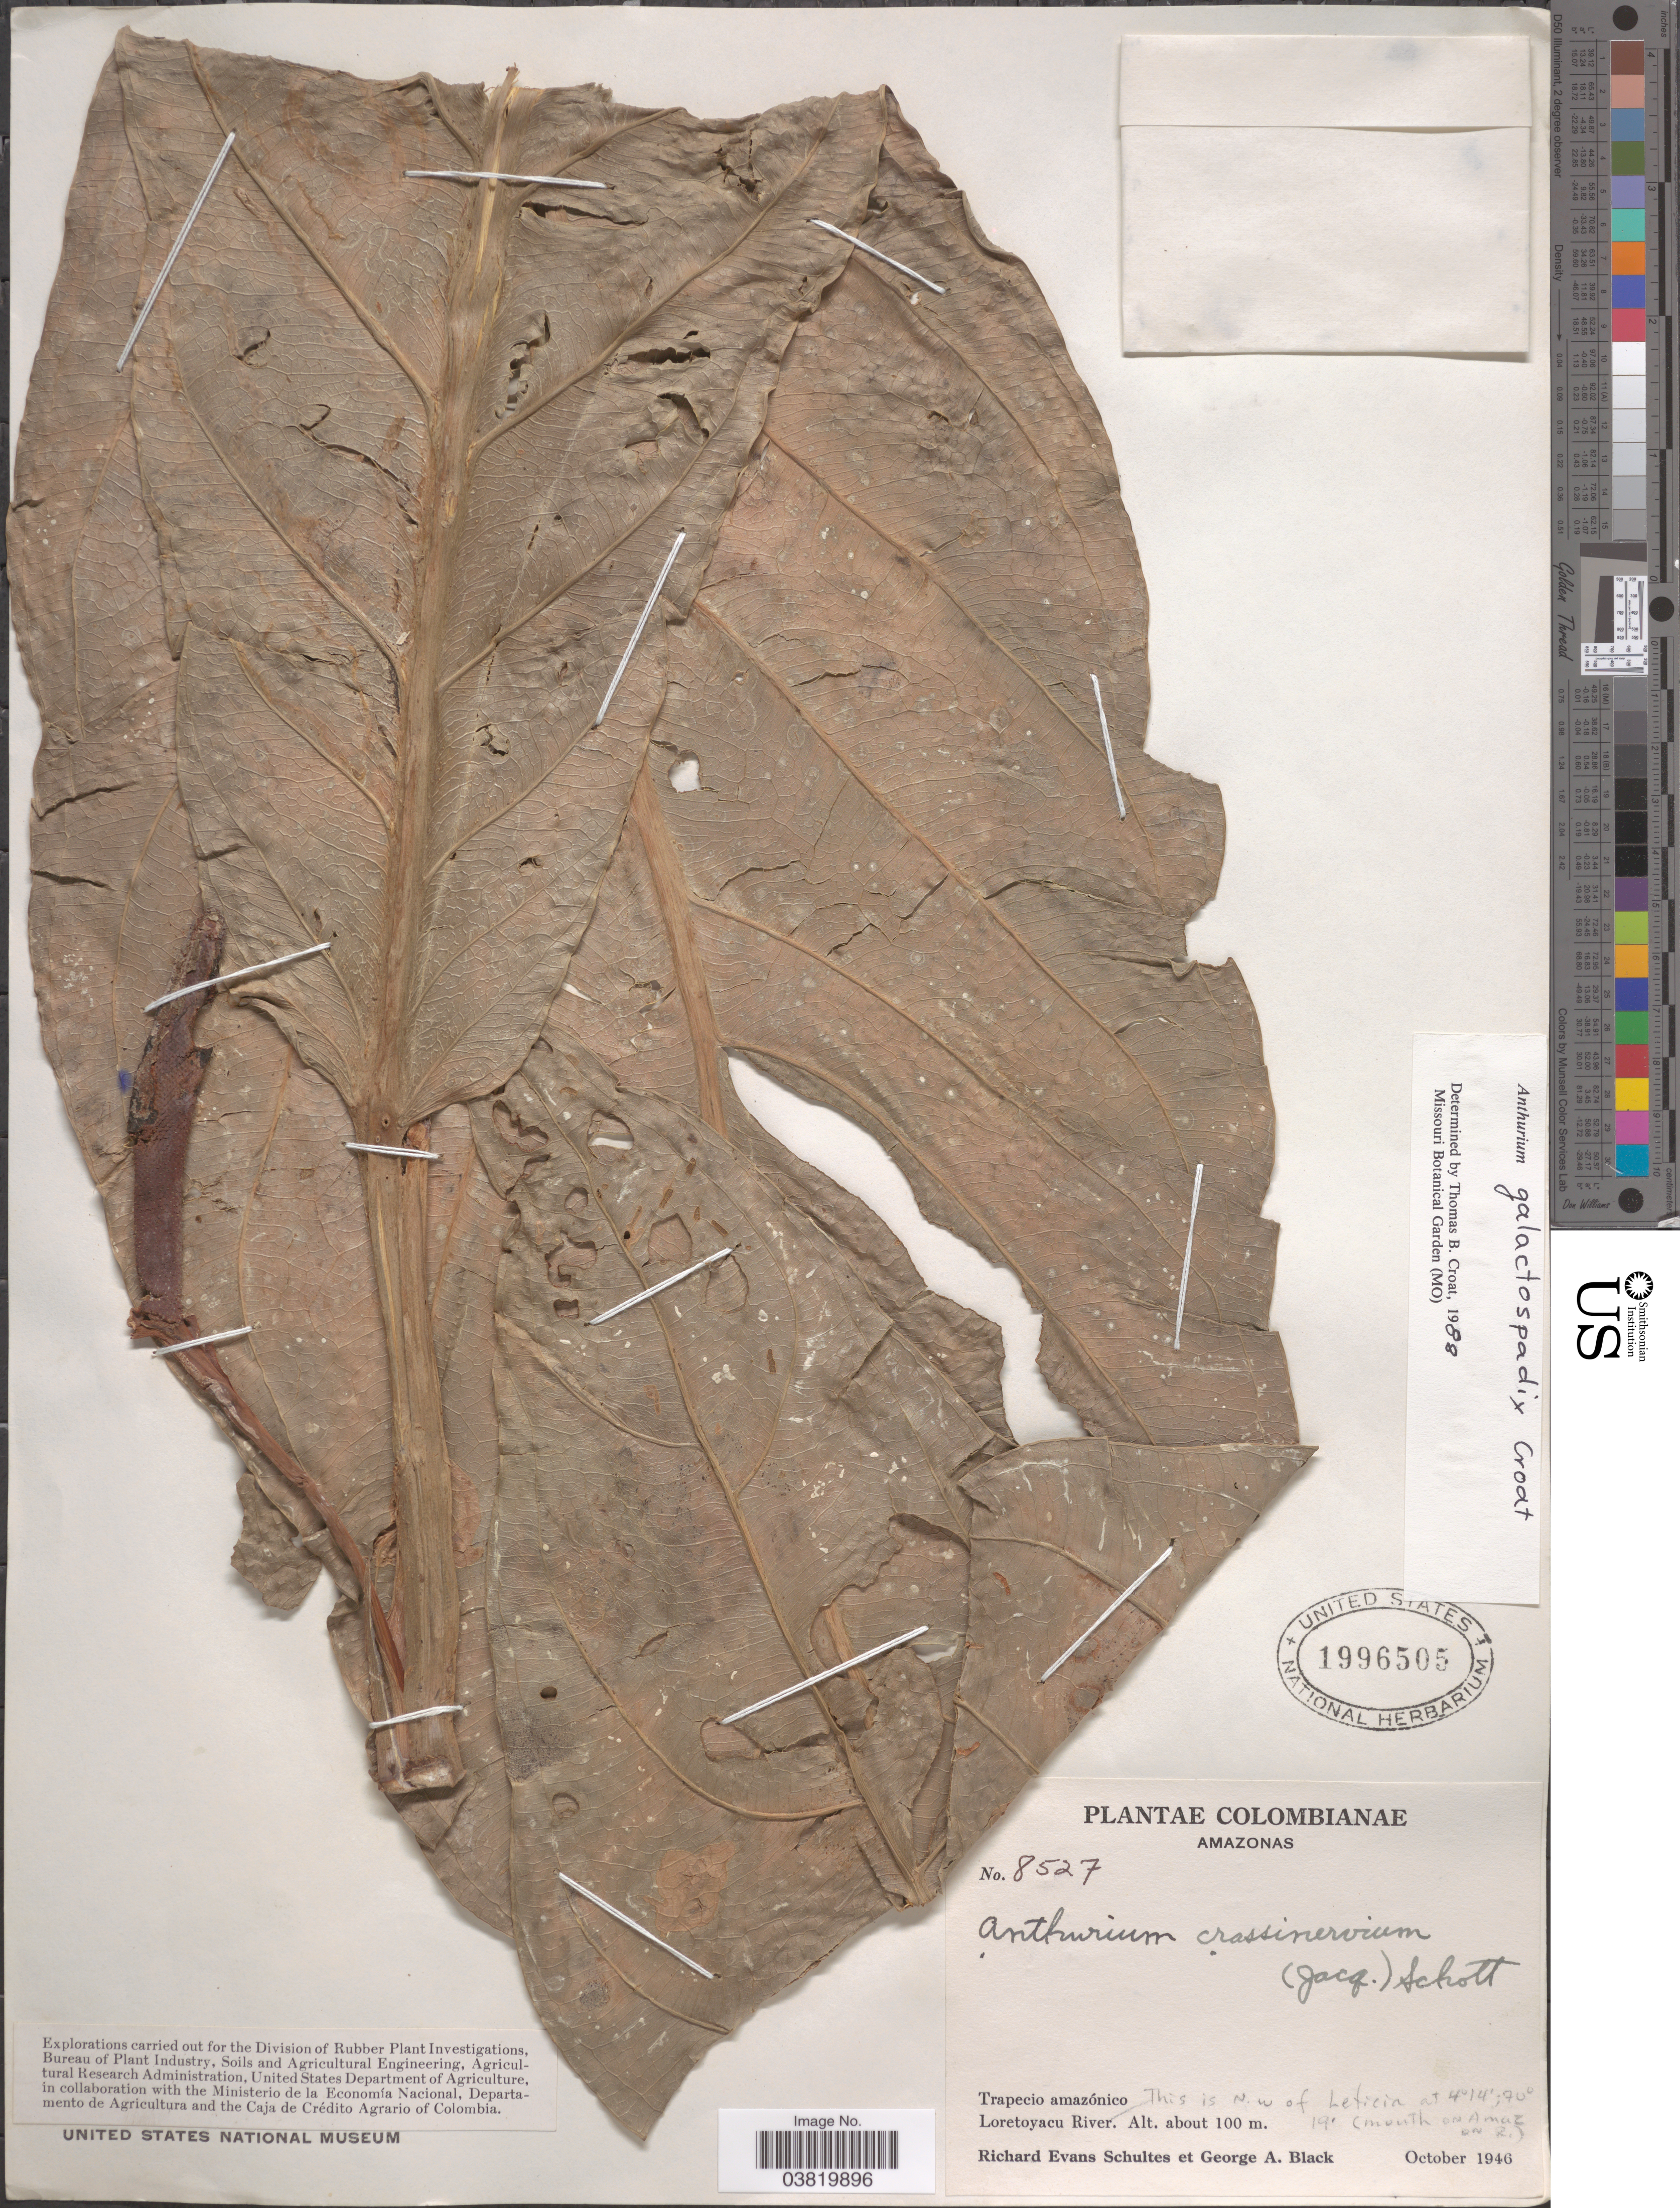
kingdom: Plantae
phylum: Tracheophyta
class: Liliopsida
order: Alismatales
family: Araceae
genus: Anthurium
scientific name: Anthurium galactospadix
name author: Croat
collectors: R. E. Schultes & G. A. Black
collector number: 8527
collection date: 1946-10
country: Colombia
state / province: Amazônas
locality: Trapecio amazónico. Loretoyacu River. This is N.W. of Leticia (mouth of Amazon R.).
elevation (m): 100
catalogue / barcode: US 1996505